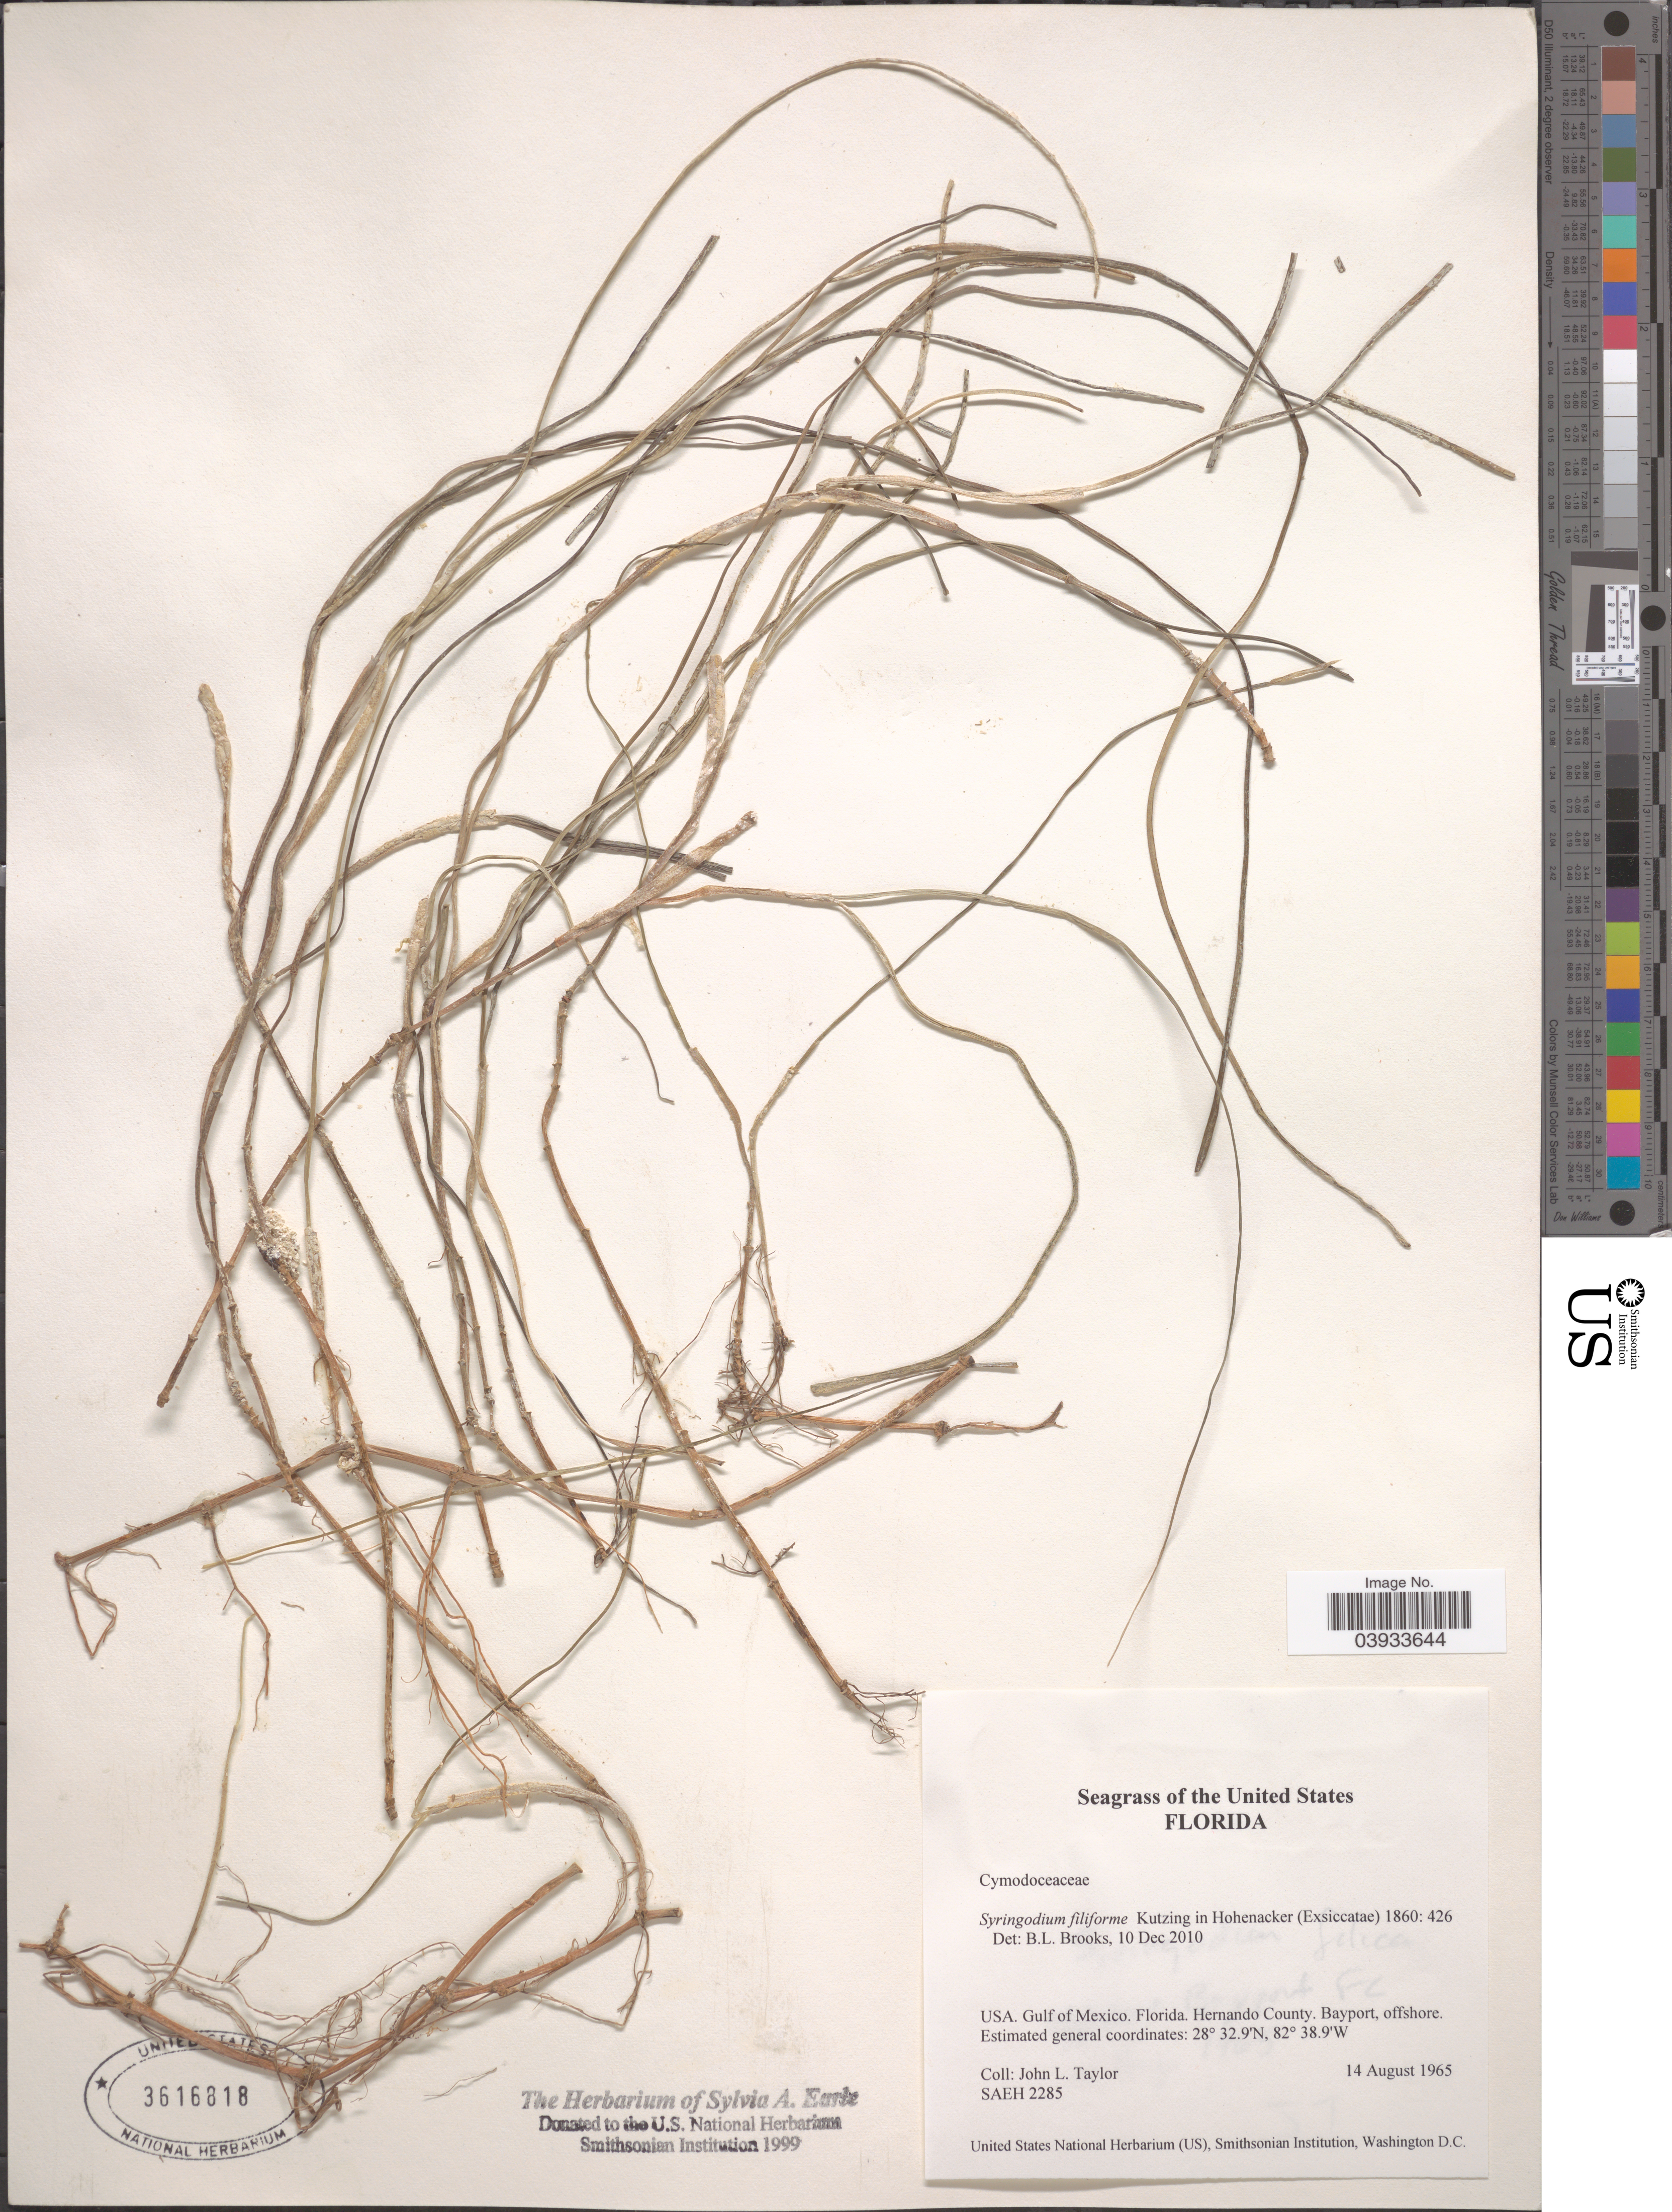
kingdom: Plantae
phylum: Tracheophyta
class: Liliopsida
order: Alismatales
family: Cymodoceaceae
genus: Syringodium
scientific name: Syringodium filiforme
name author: Kütz.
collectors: J. L. Taylor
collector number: SAEH2285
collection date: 1965-08-14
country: United States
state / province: Louisiana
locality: Gulf of Mexico. Hernando County. Bayport.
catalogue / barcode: US 3616818